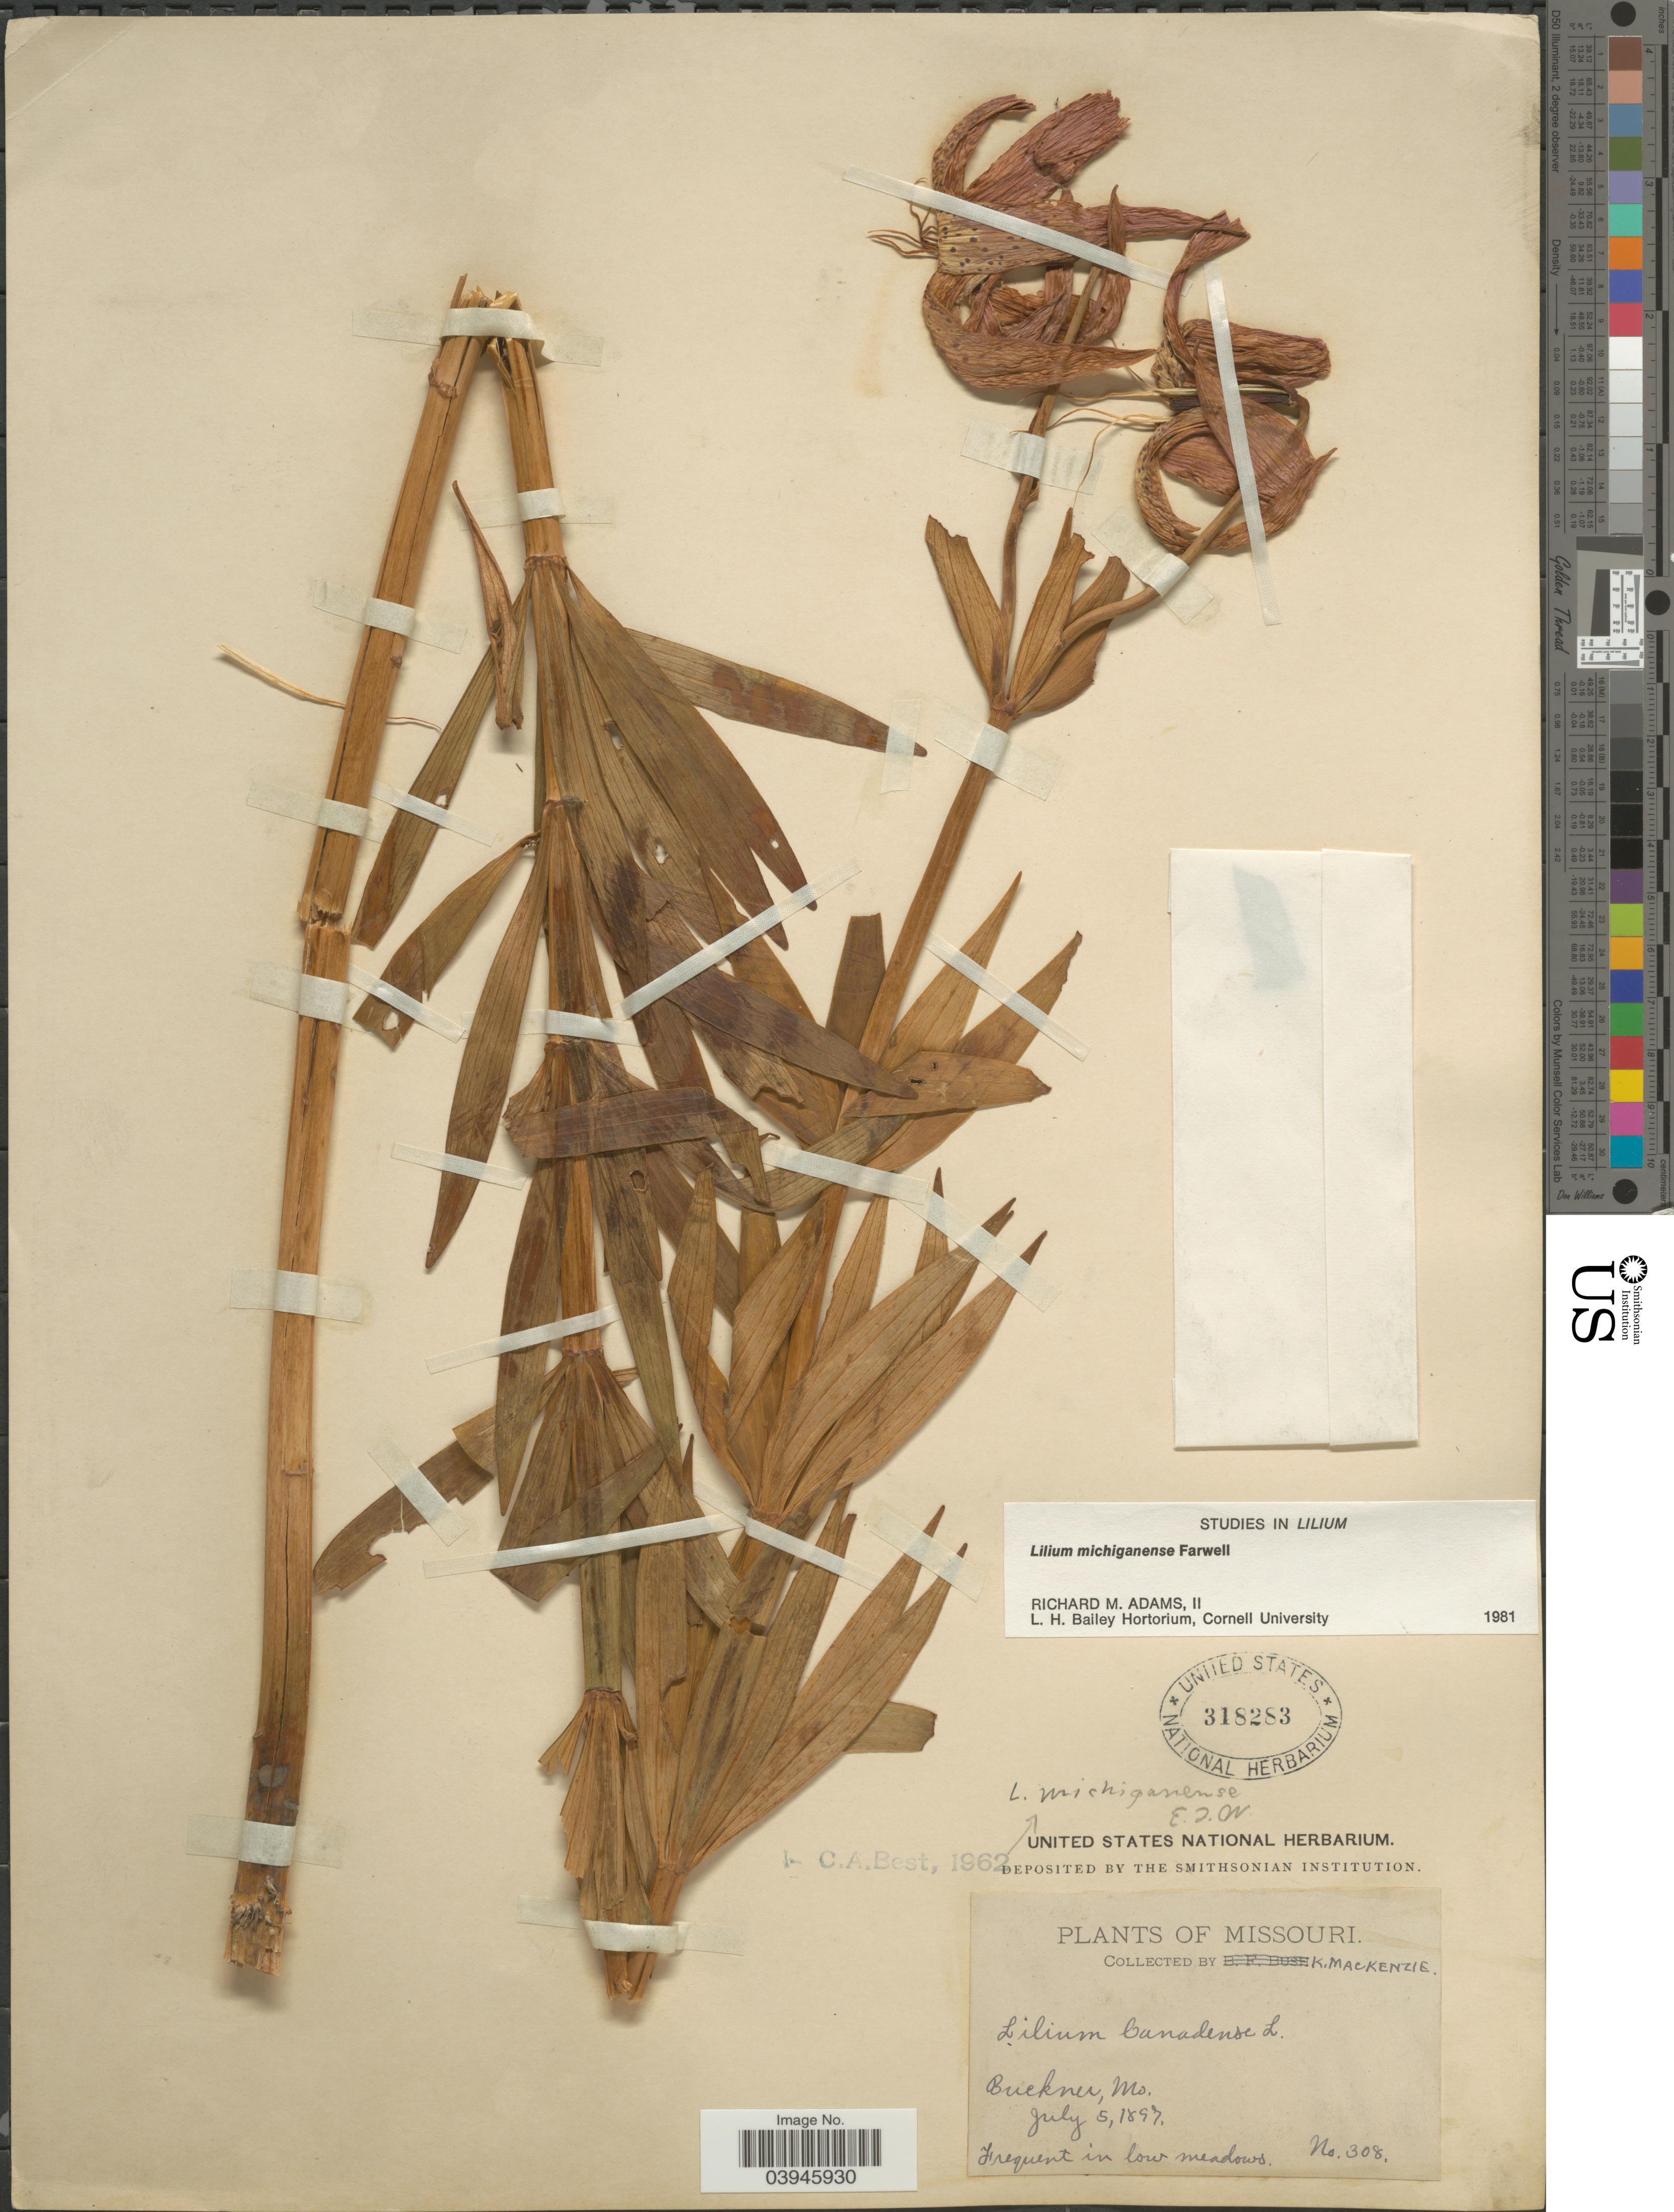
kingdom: Plantae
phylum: Tracheophyta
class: Liliopsida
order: Liliales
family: Liliaceae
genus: Lilium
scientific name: Lilium michiganense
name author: Farw.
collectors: K. K. Mackenzie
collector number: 308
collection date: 1897-07-05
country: United States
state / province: Missouri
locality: Buckner.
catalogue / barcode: US 318283